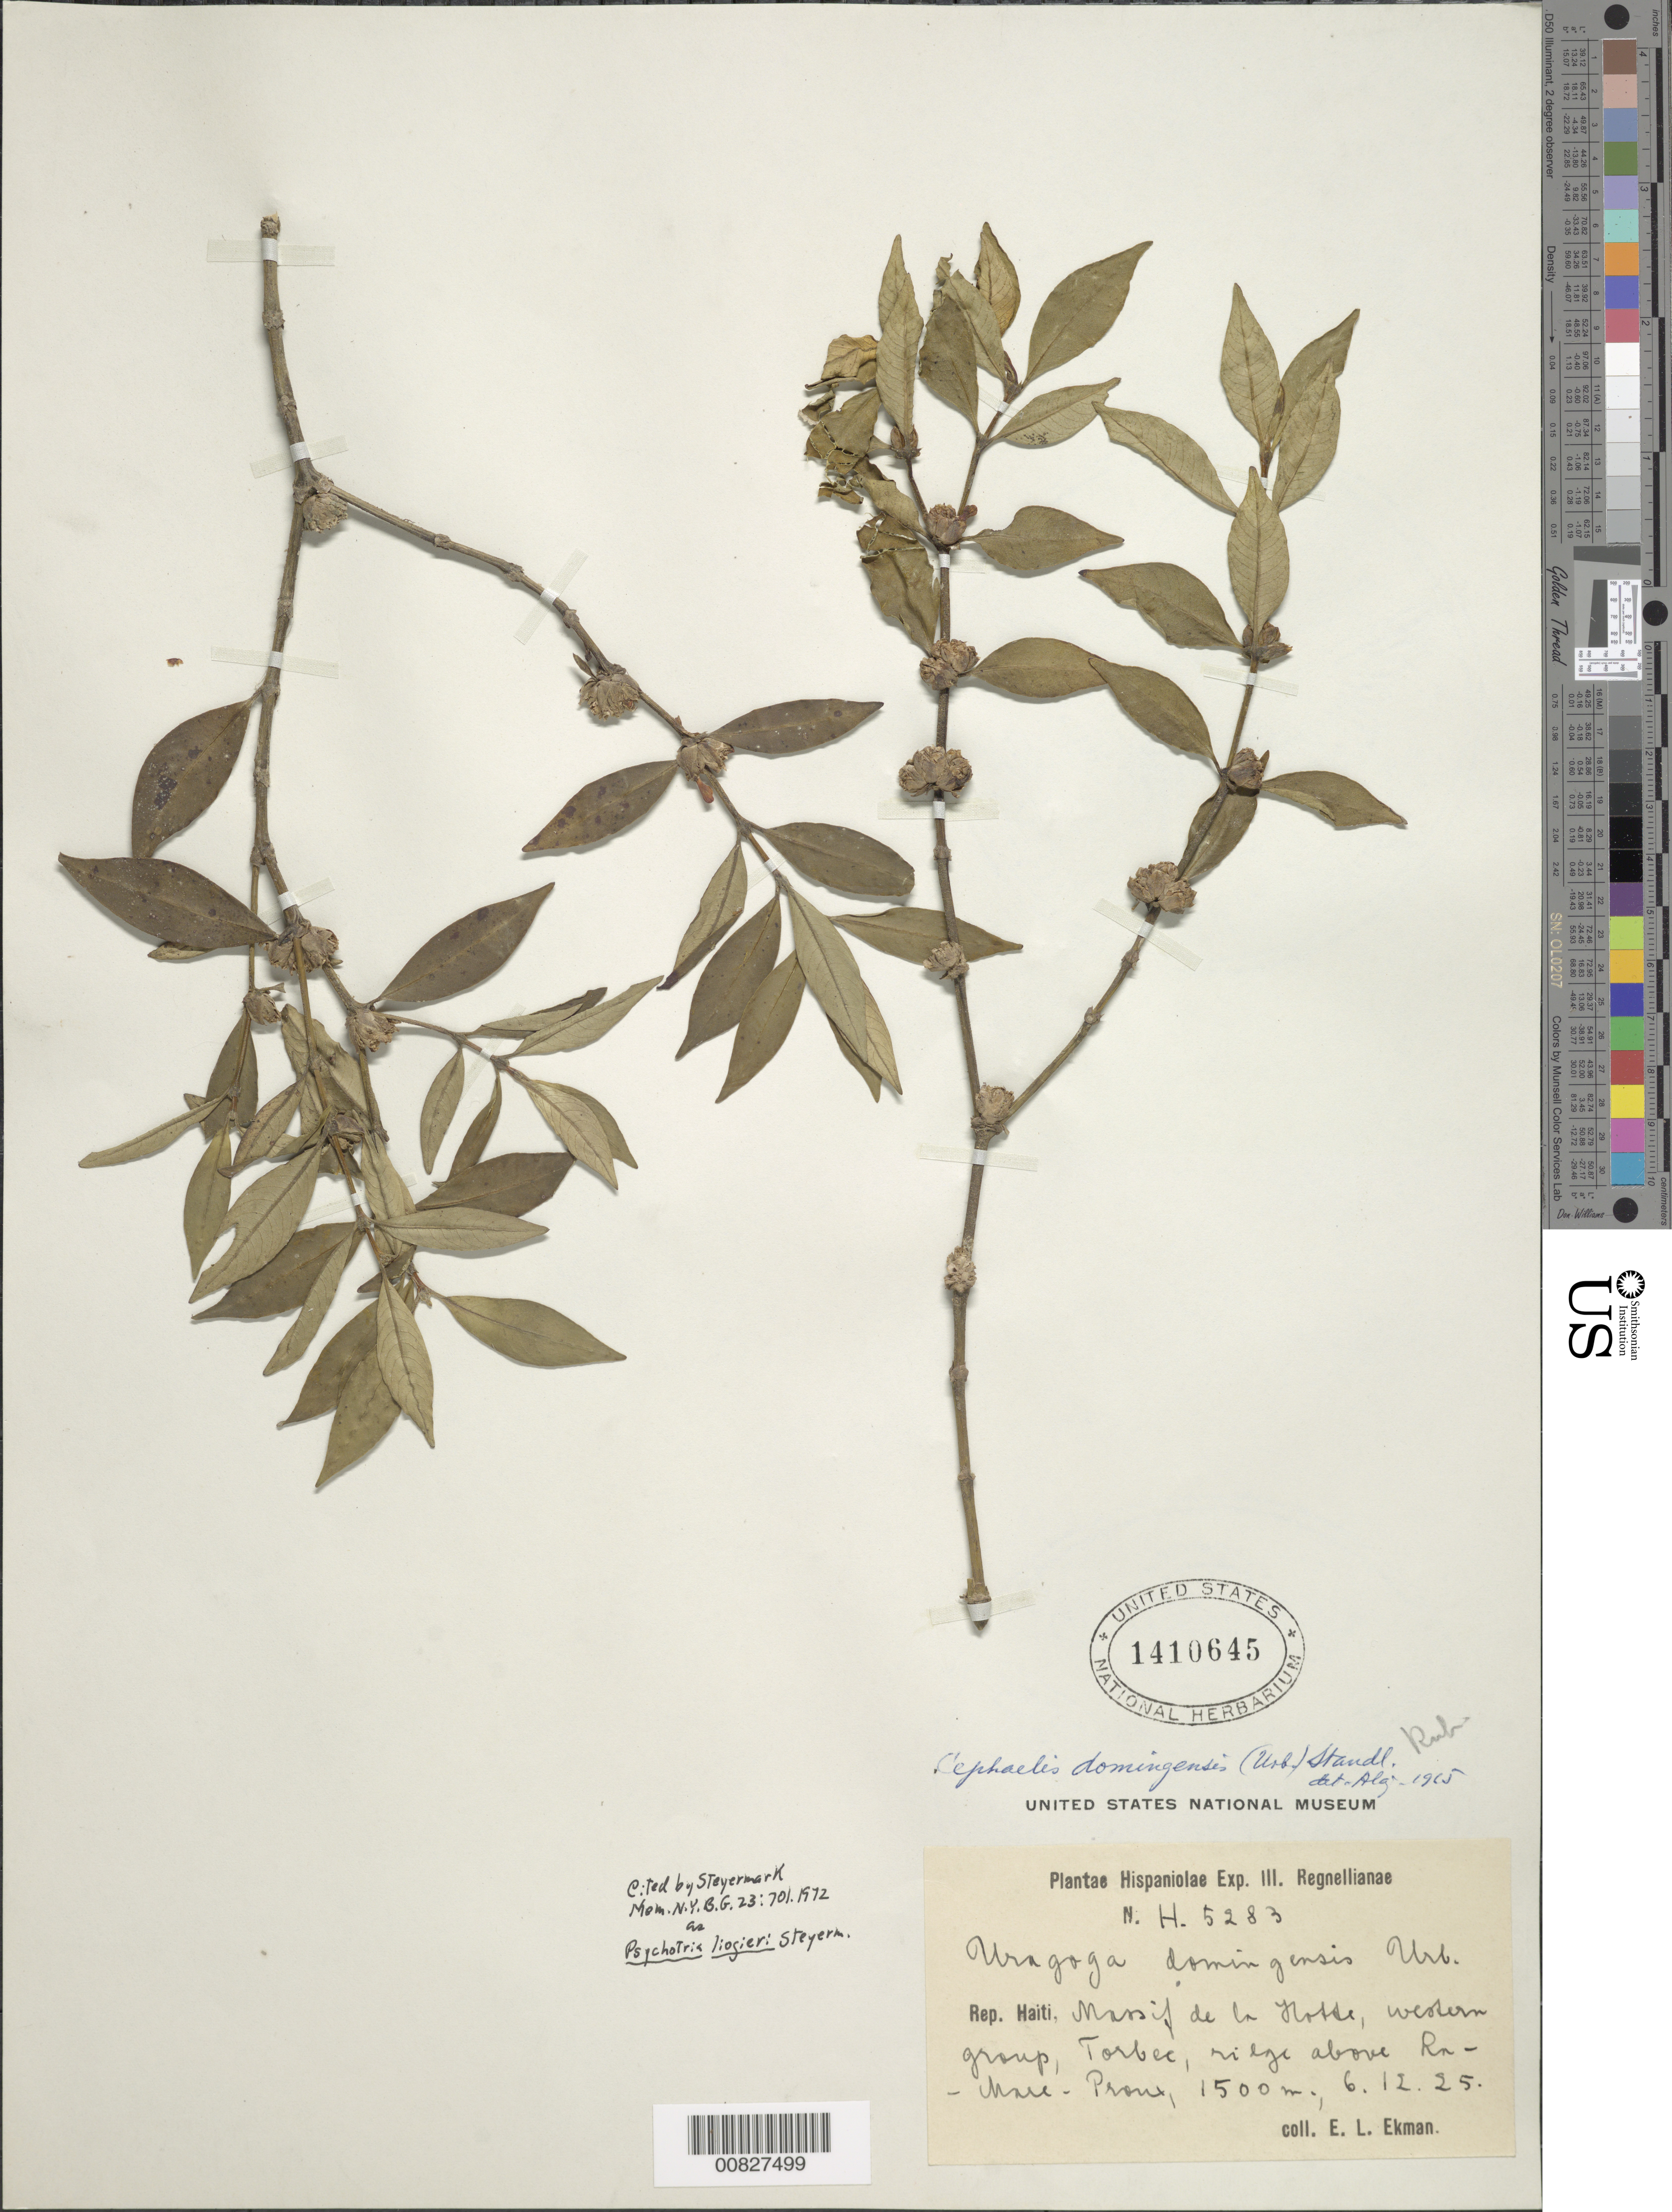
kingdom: Plantae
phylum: Tracheophyta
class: Magnoliopsida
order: Gentianales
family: Rubiaceae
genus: Psychotria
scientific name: Psychotria liogieri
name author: Steyerm.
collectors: E. L. Ekman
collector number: H 5283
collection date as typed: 12 Jun 1925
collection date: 1925-06-12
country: Haiti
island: Hispaniola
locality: Massif de la Hotte, western group, Torbec, ridge above La-Mare-Proux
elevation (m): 1500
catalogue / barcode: US 1410645